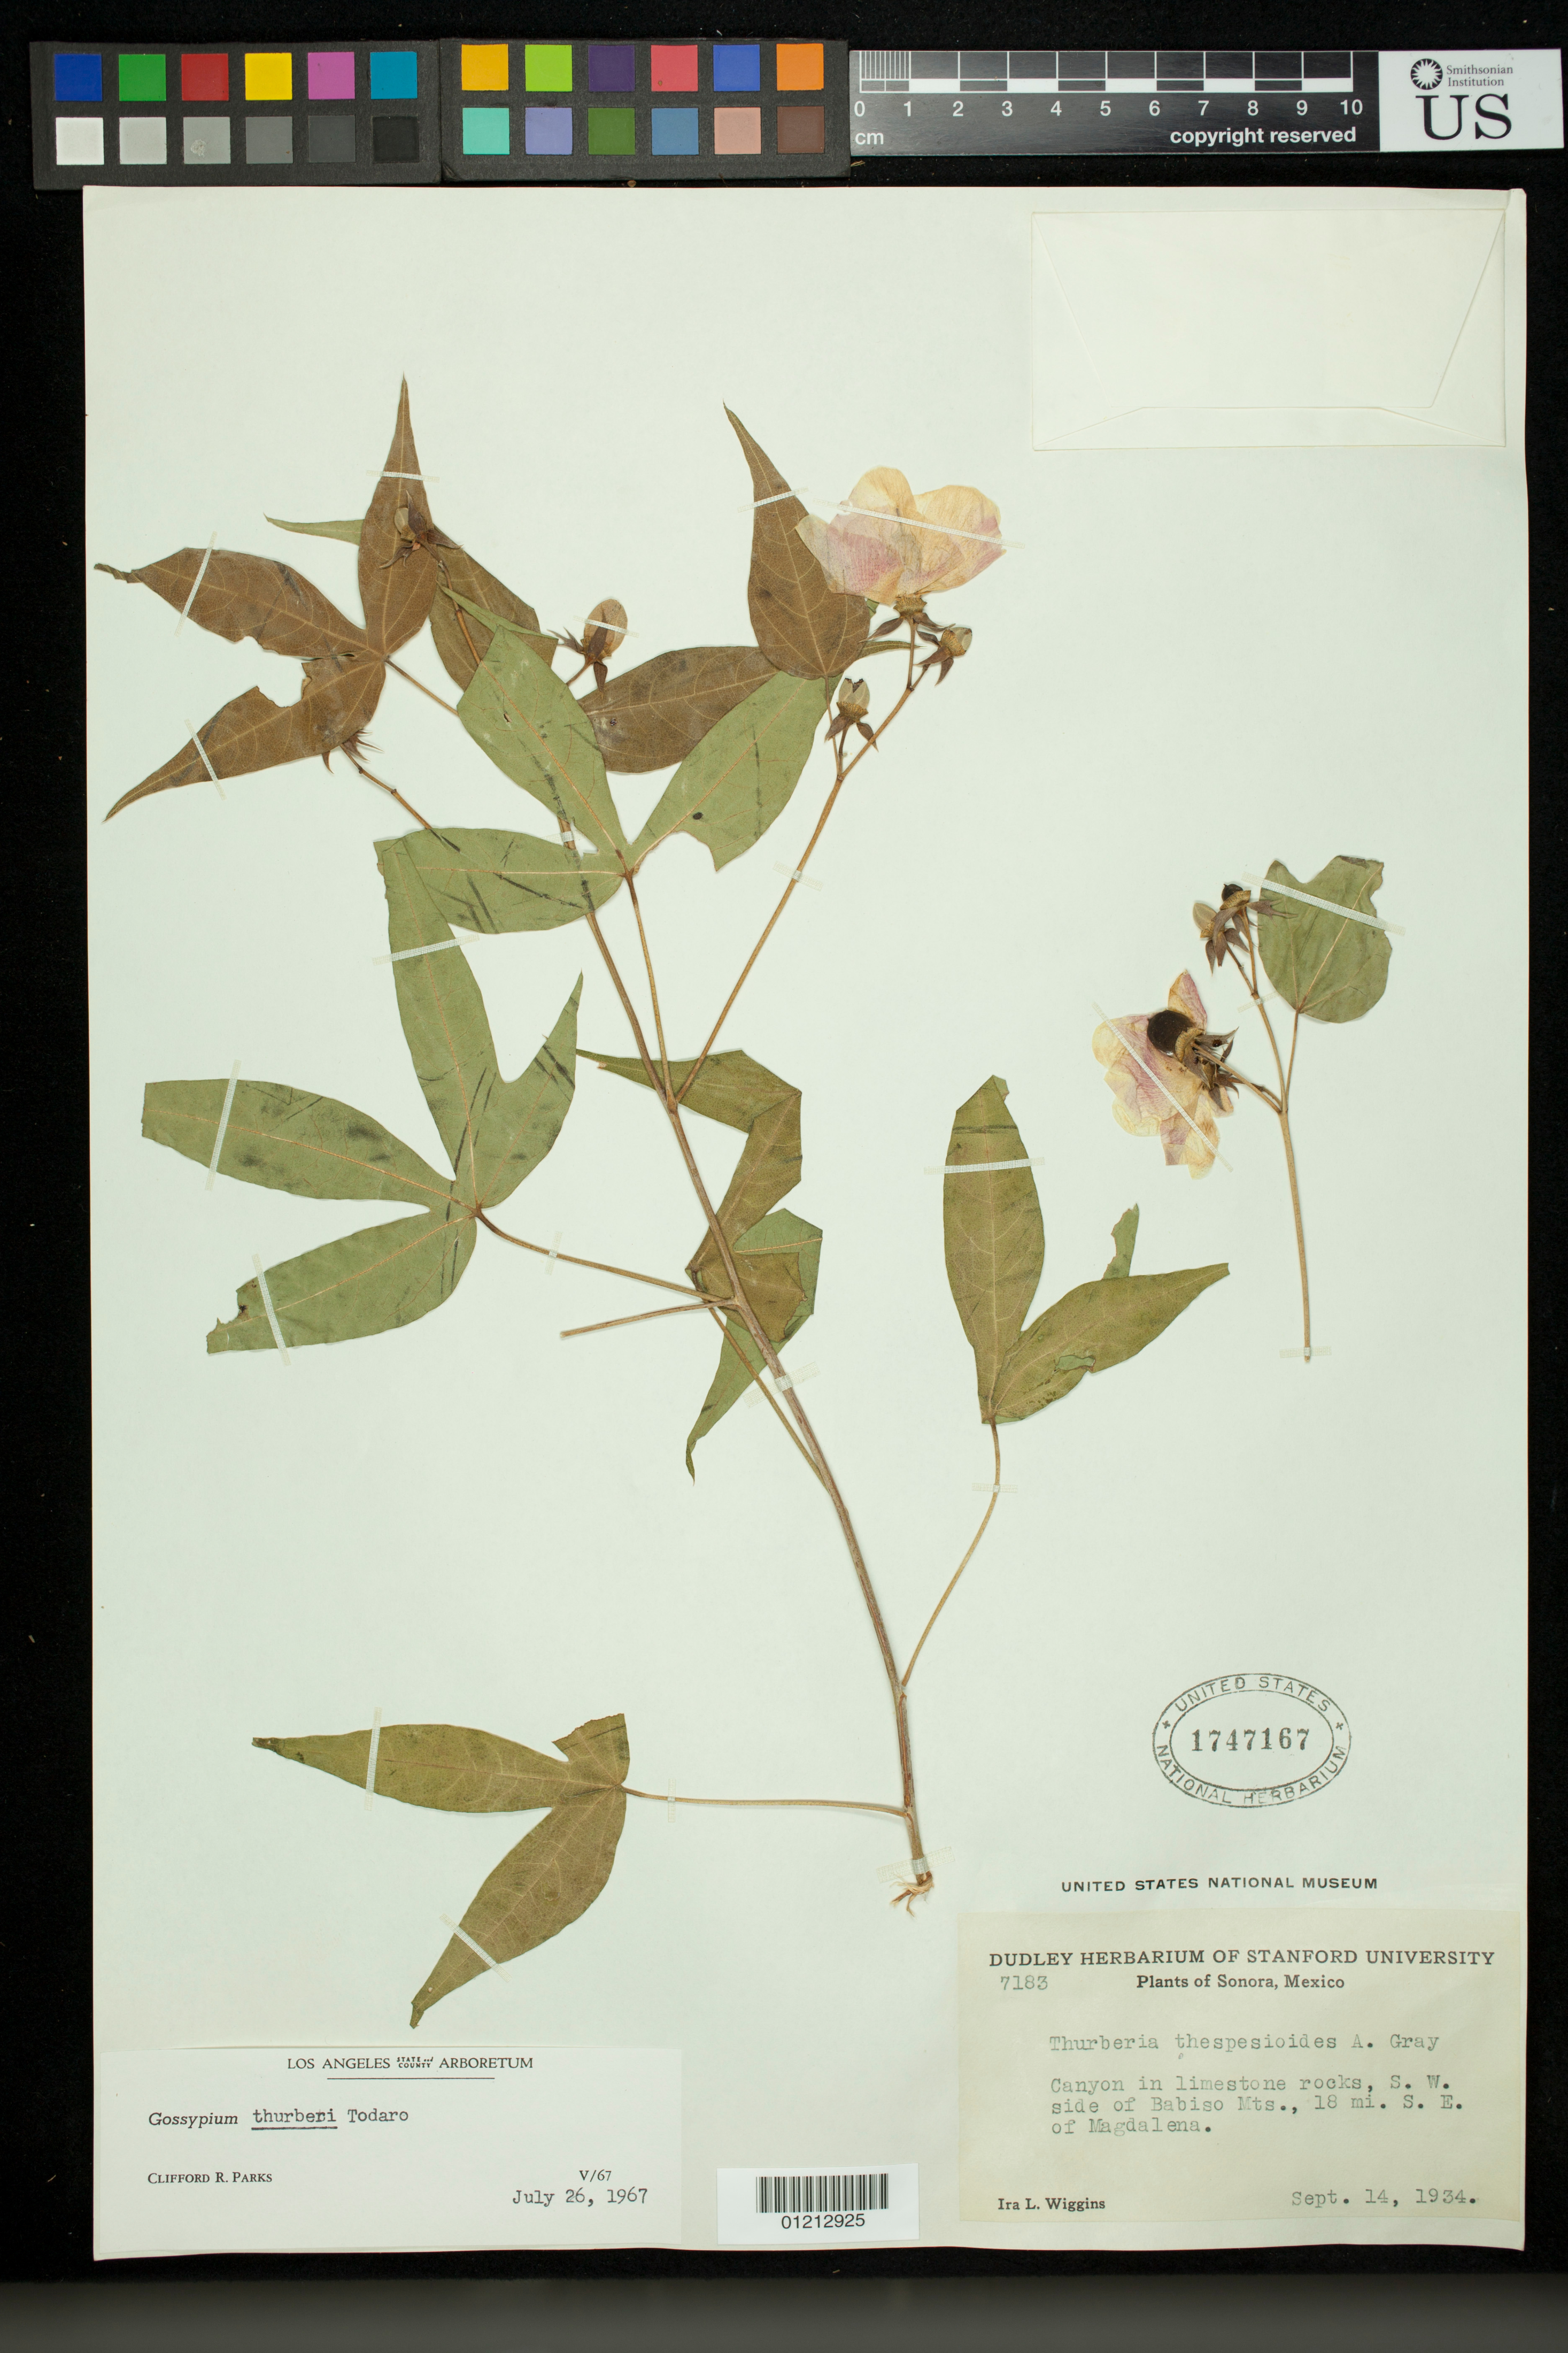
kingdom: Plantae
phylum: Tracheophyta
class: Magnoliopsida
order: Malvales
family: Malvaceae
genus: Gossypium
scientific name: Gossypium thurberi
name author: Tod.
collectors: I. L. Wiggins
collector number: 7183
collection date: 1934-09-14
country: Mexico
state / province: Sonora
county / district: Magdalena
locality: Canyon in limestone rocks, SW side of Babiso Mts., 18 mi. S. E. of Magdalena.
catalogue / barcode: US 1747167